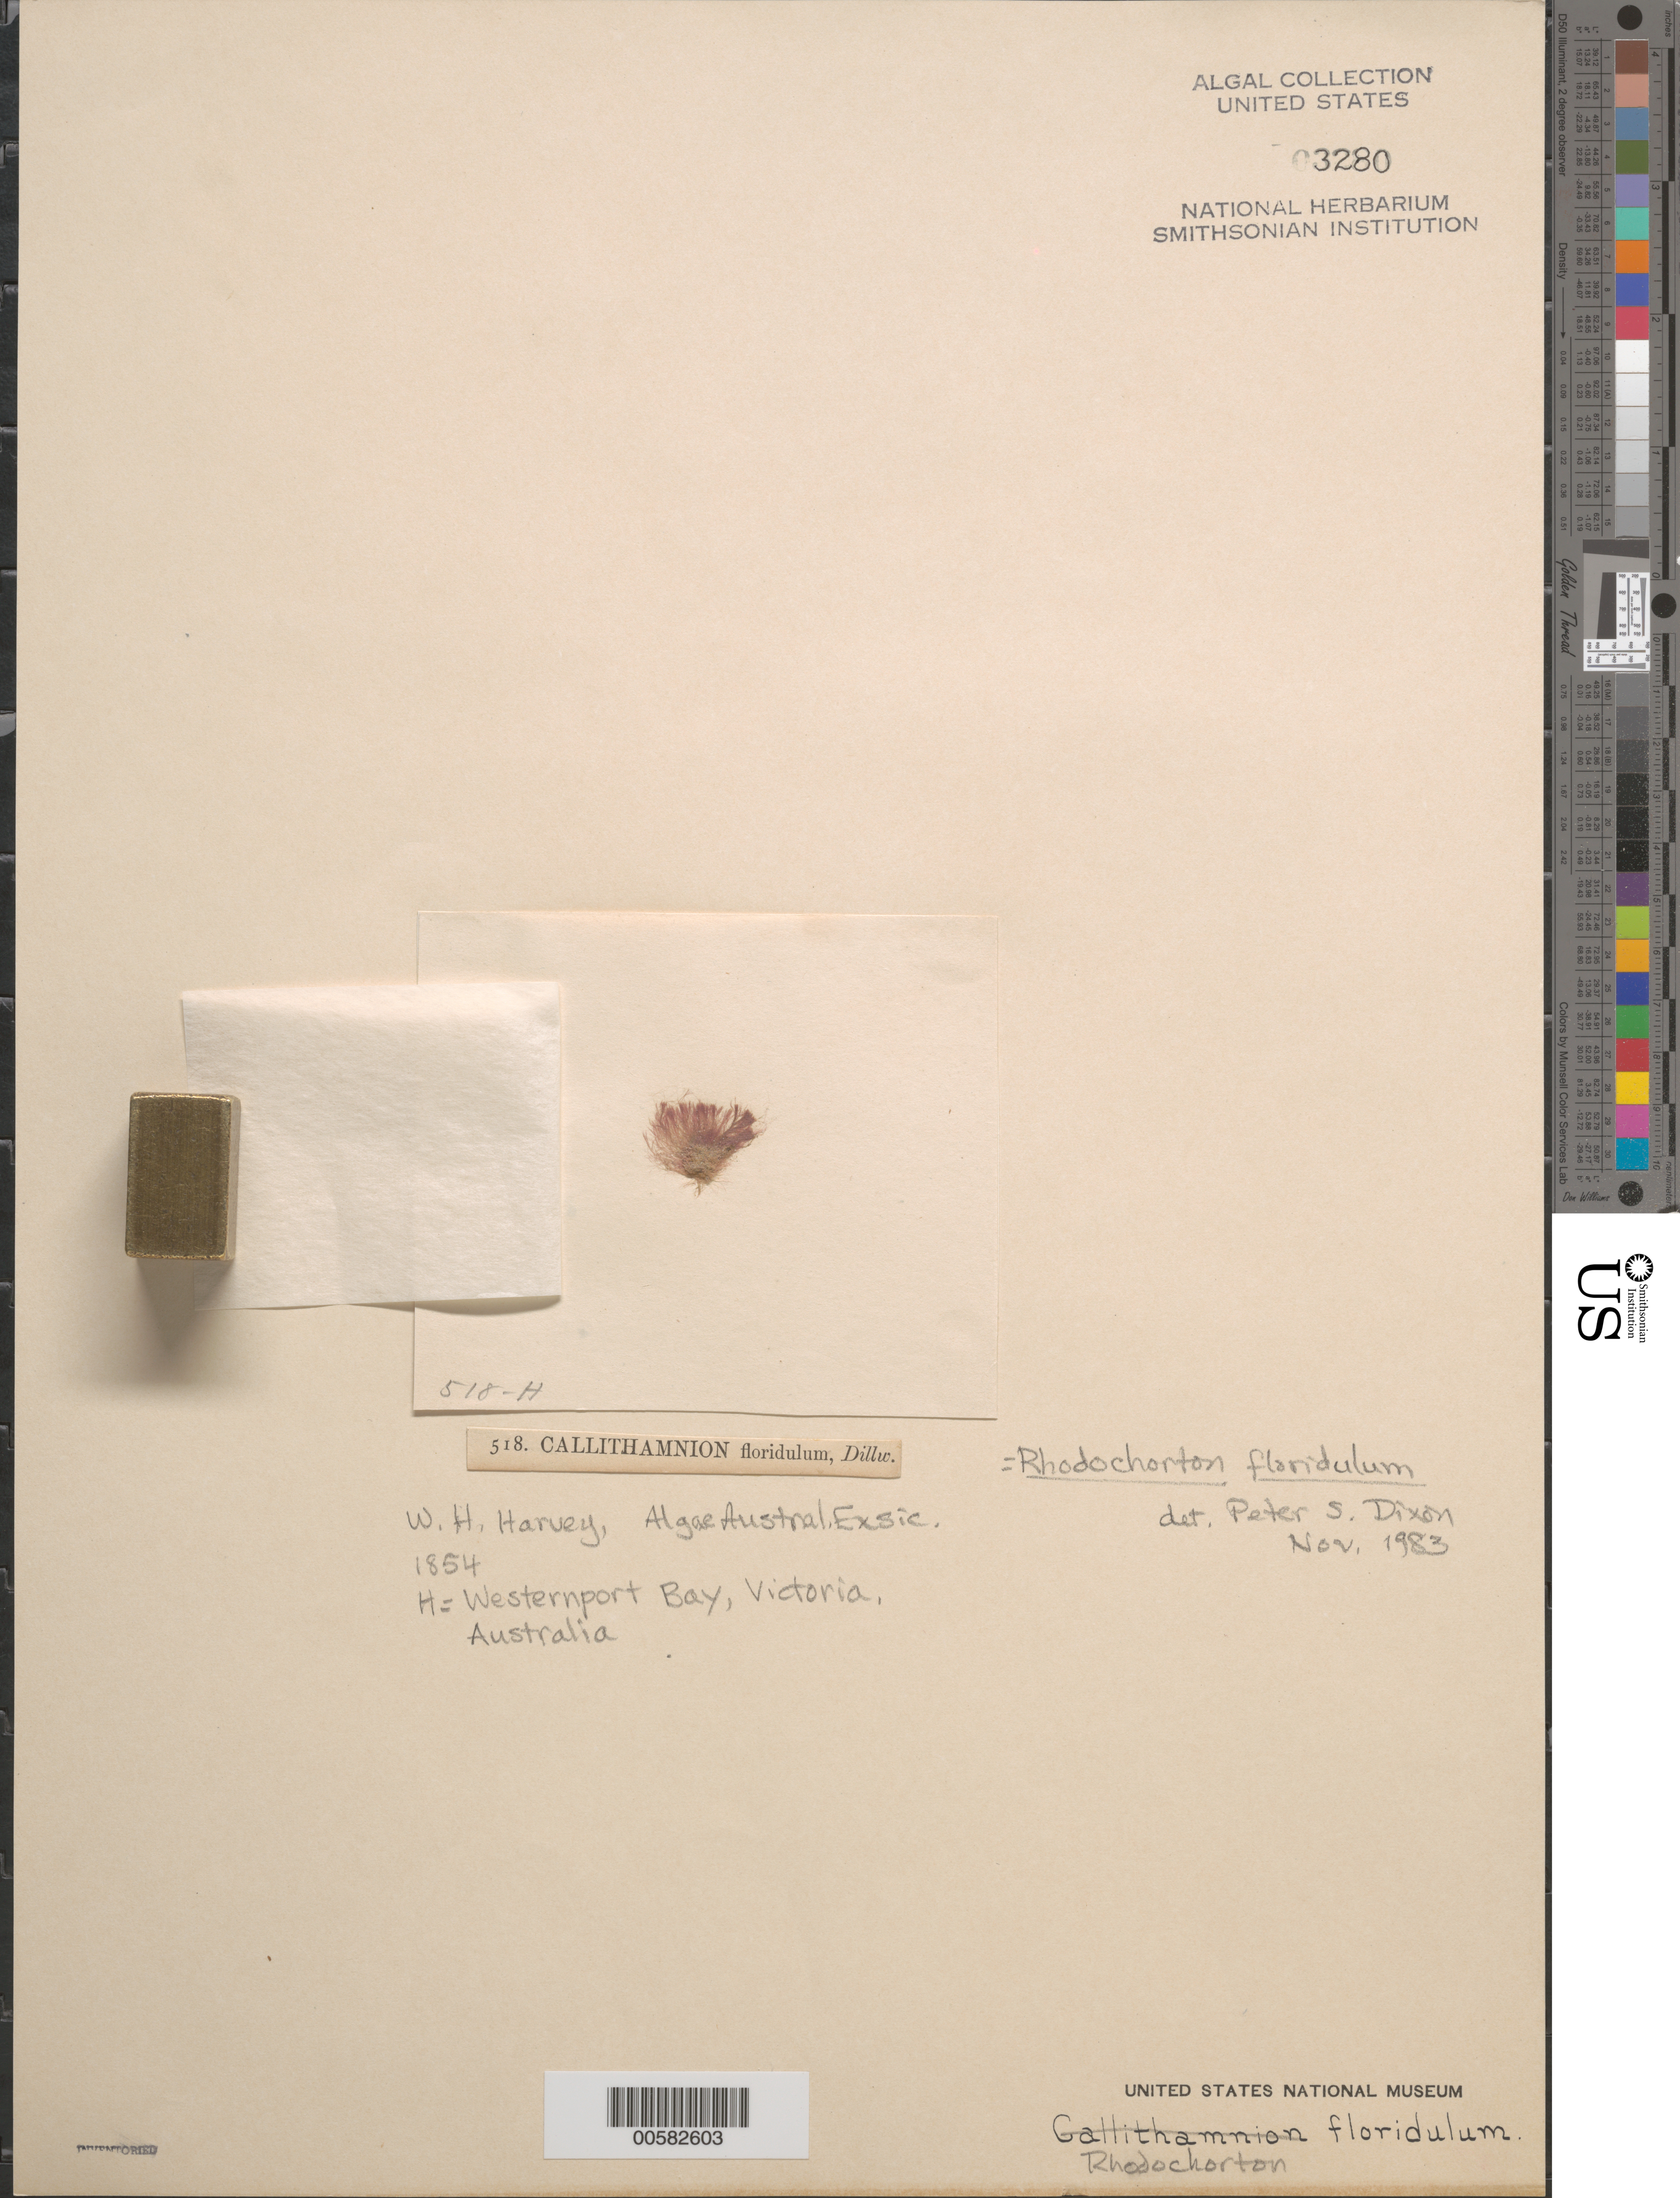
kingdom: Plantae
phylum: Rhodophyta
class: Florideophyceae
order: Palmariales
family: Rhodothamniellaceae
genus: Rhodothamniella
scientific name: Rhodothamniella floridula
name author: (Dillwyn) Feldmann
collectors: W. Harvey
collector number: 518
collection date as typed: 1854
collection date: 1854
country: Australia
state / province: Victoria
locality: Westernport Bay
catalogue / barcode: US 3280